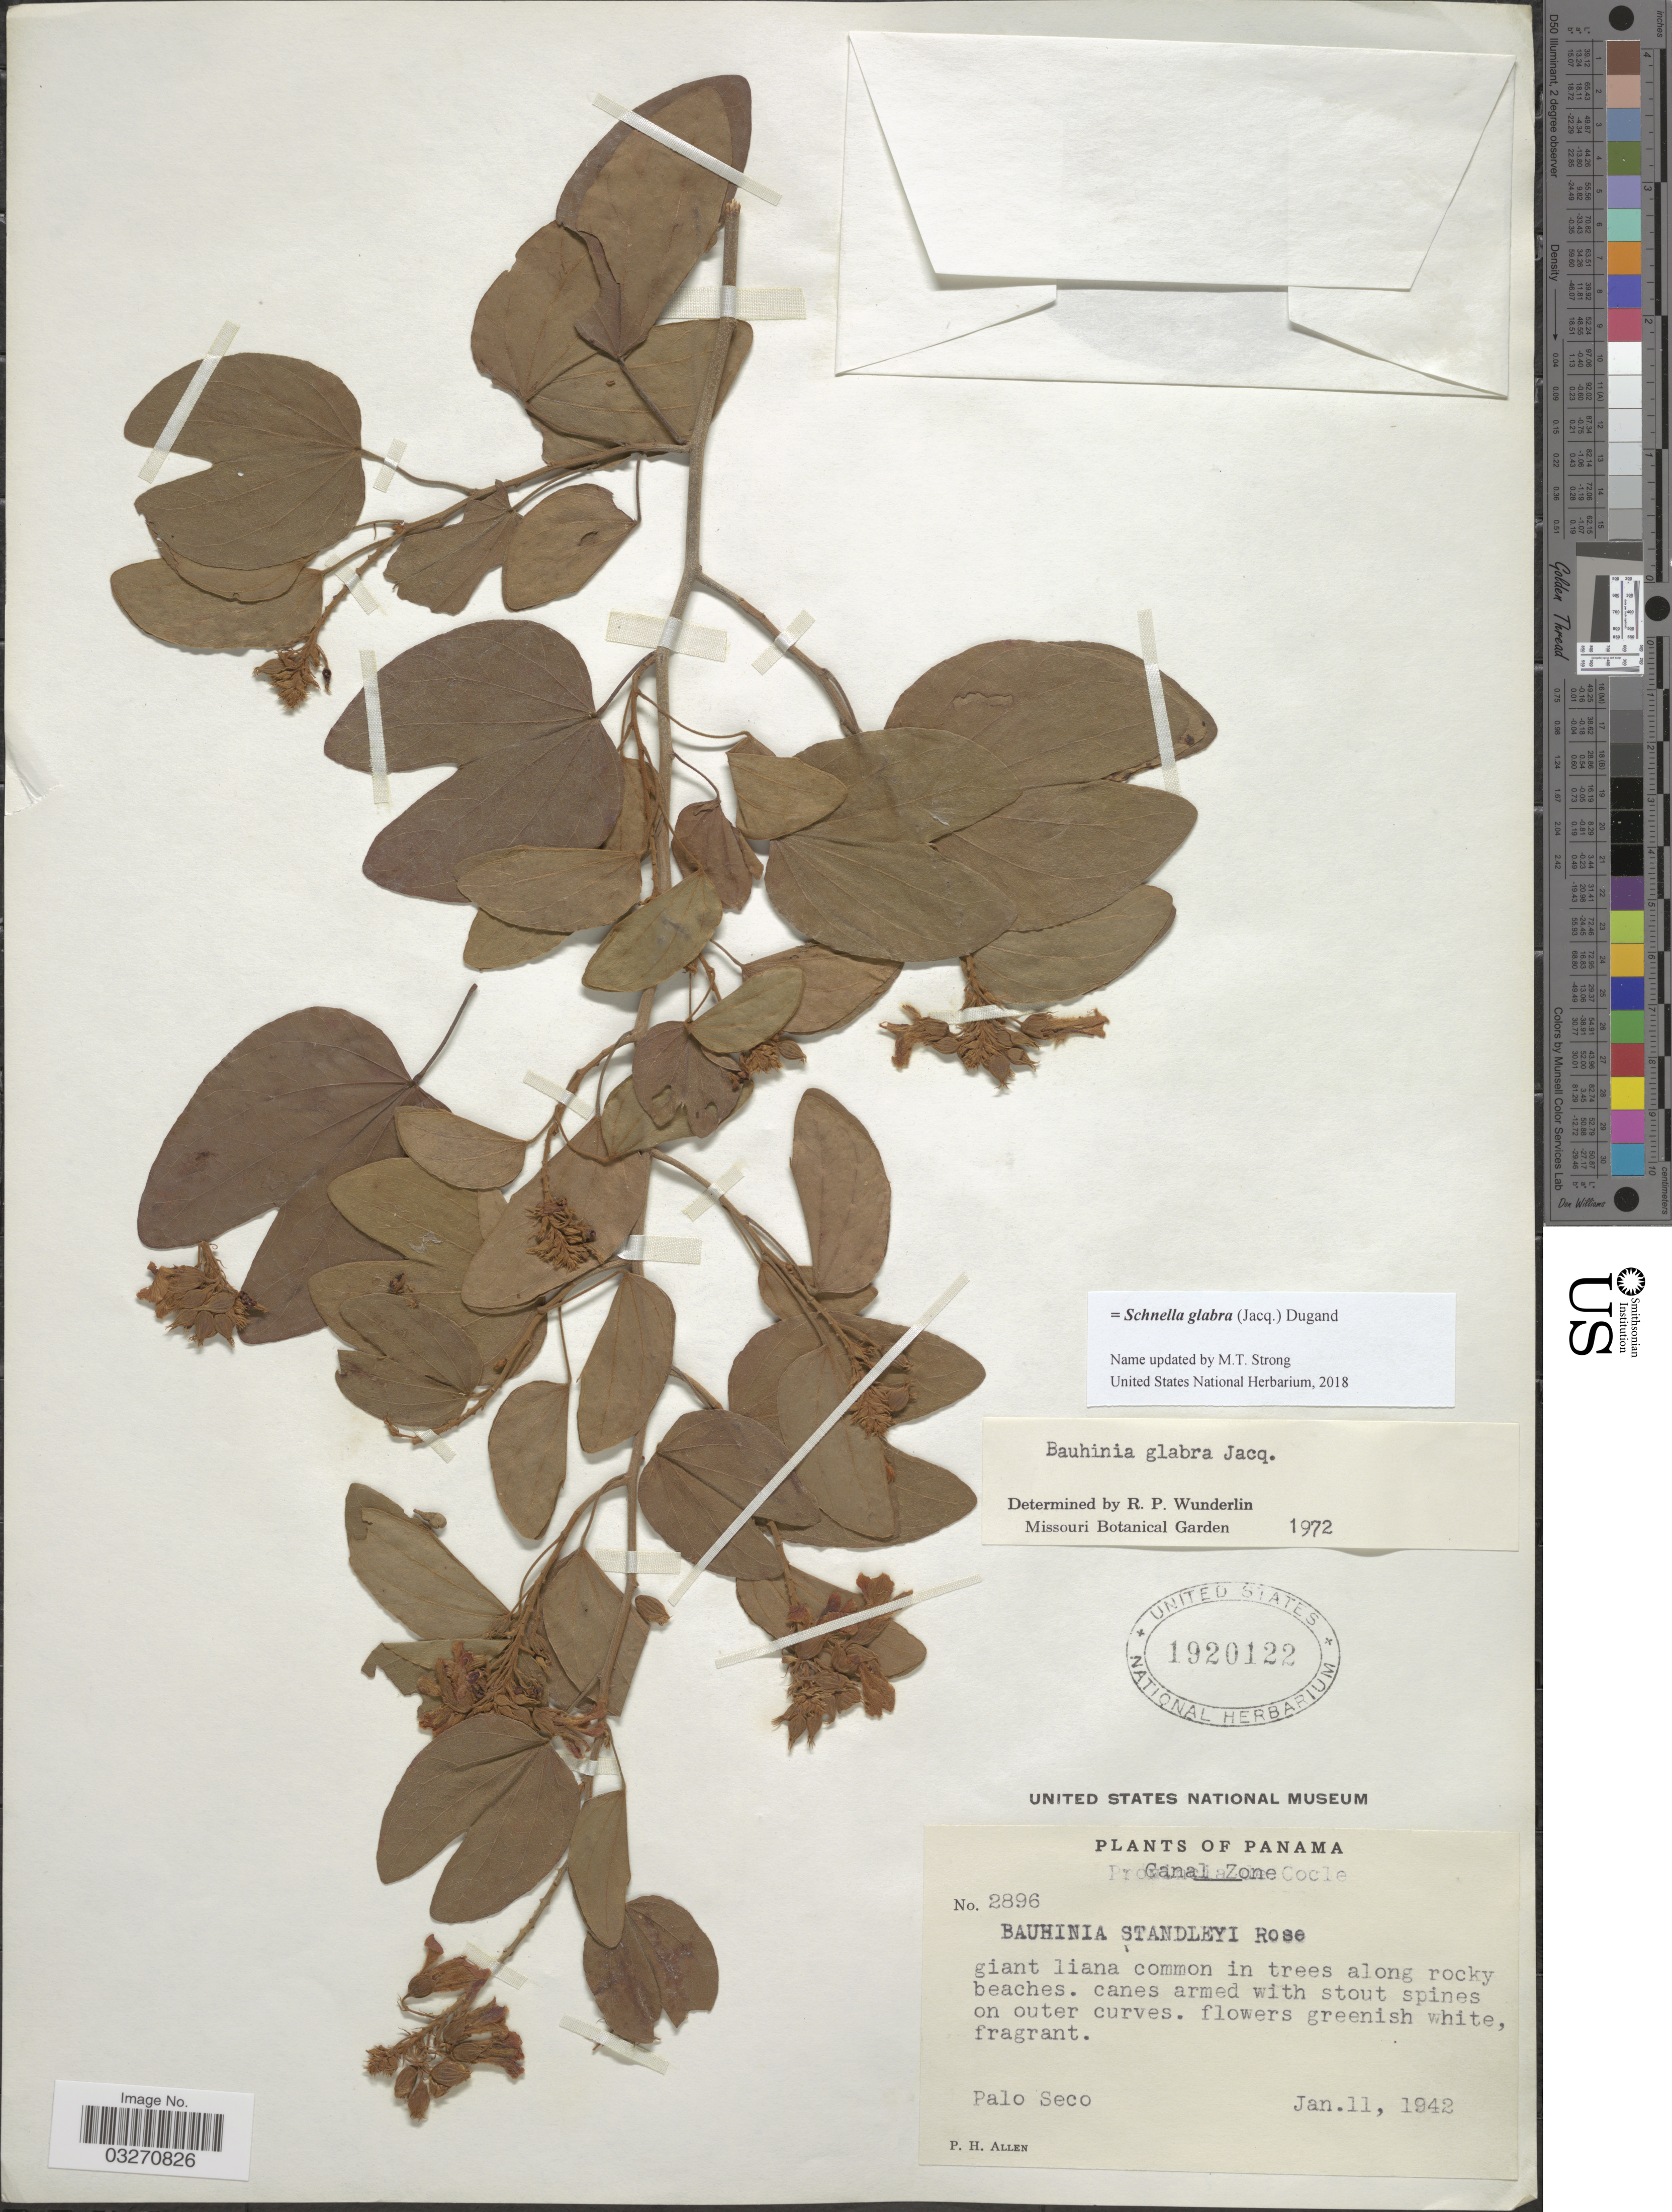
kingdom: Plantae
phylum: Tracheophyta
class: Magnoliopsida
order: Fabales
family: Fabaceae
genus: Schnella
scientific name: Schnella glabra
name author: (Jacq.) Dugand G.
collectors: P. H. Allen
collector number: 2896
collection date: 1942-01-11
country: Panama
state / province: Colón / Panamá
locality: Canal Zone. Palo Seco.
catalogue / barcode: US 1920122